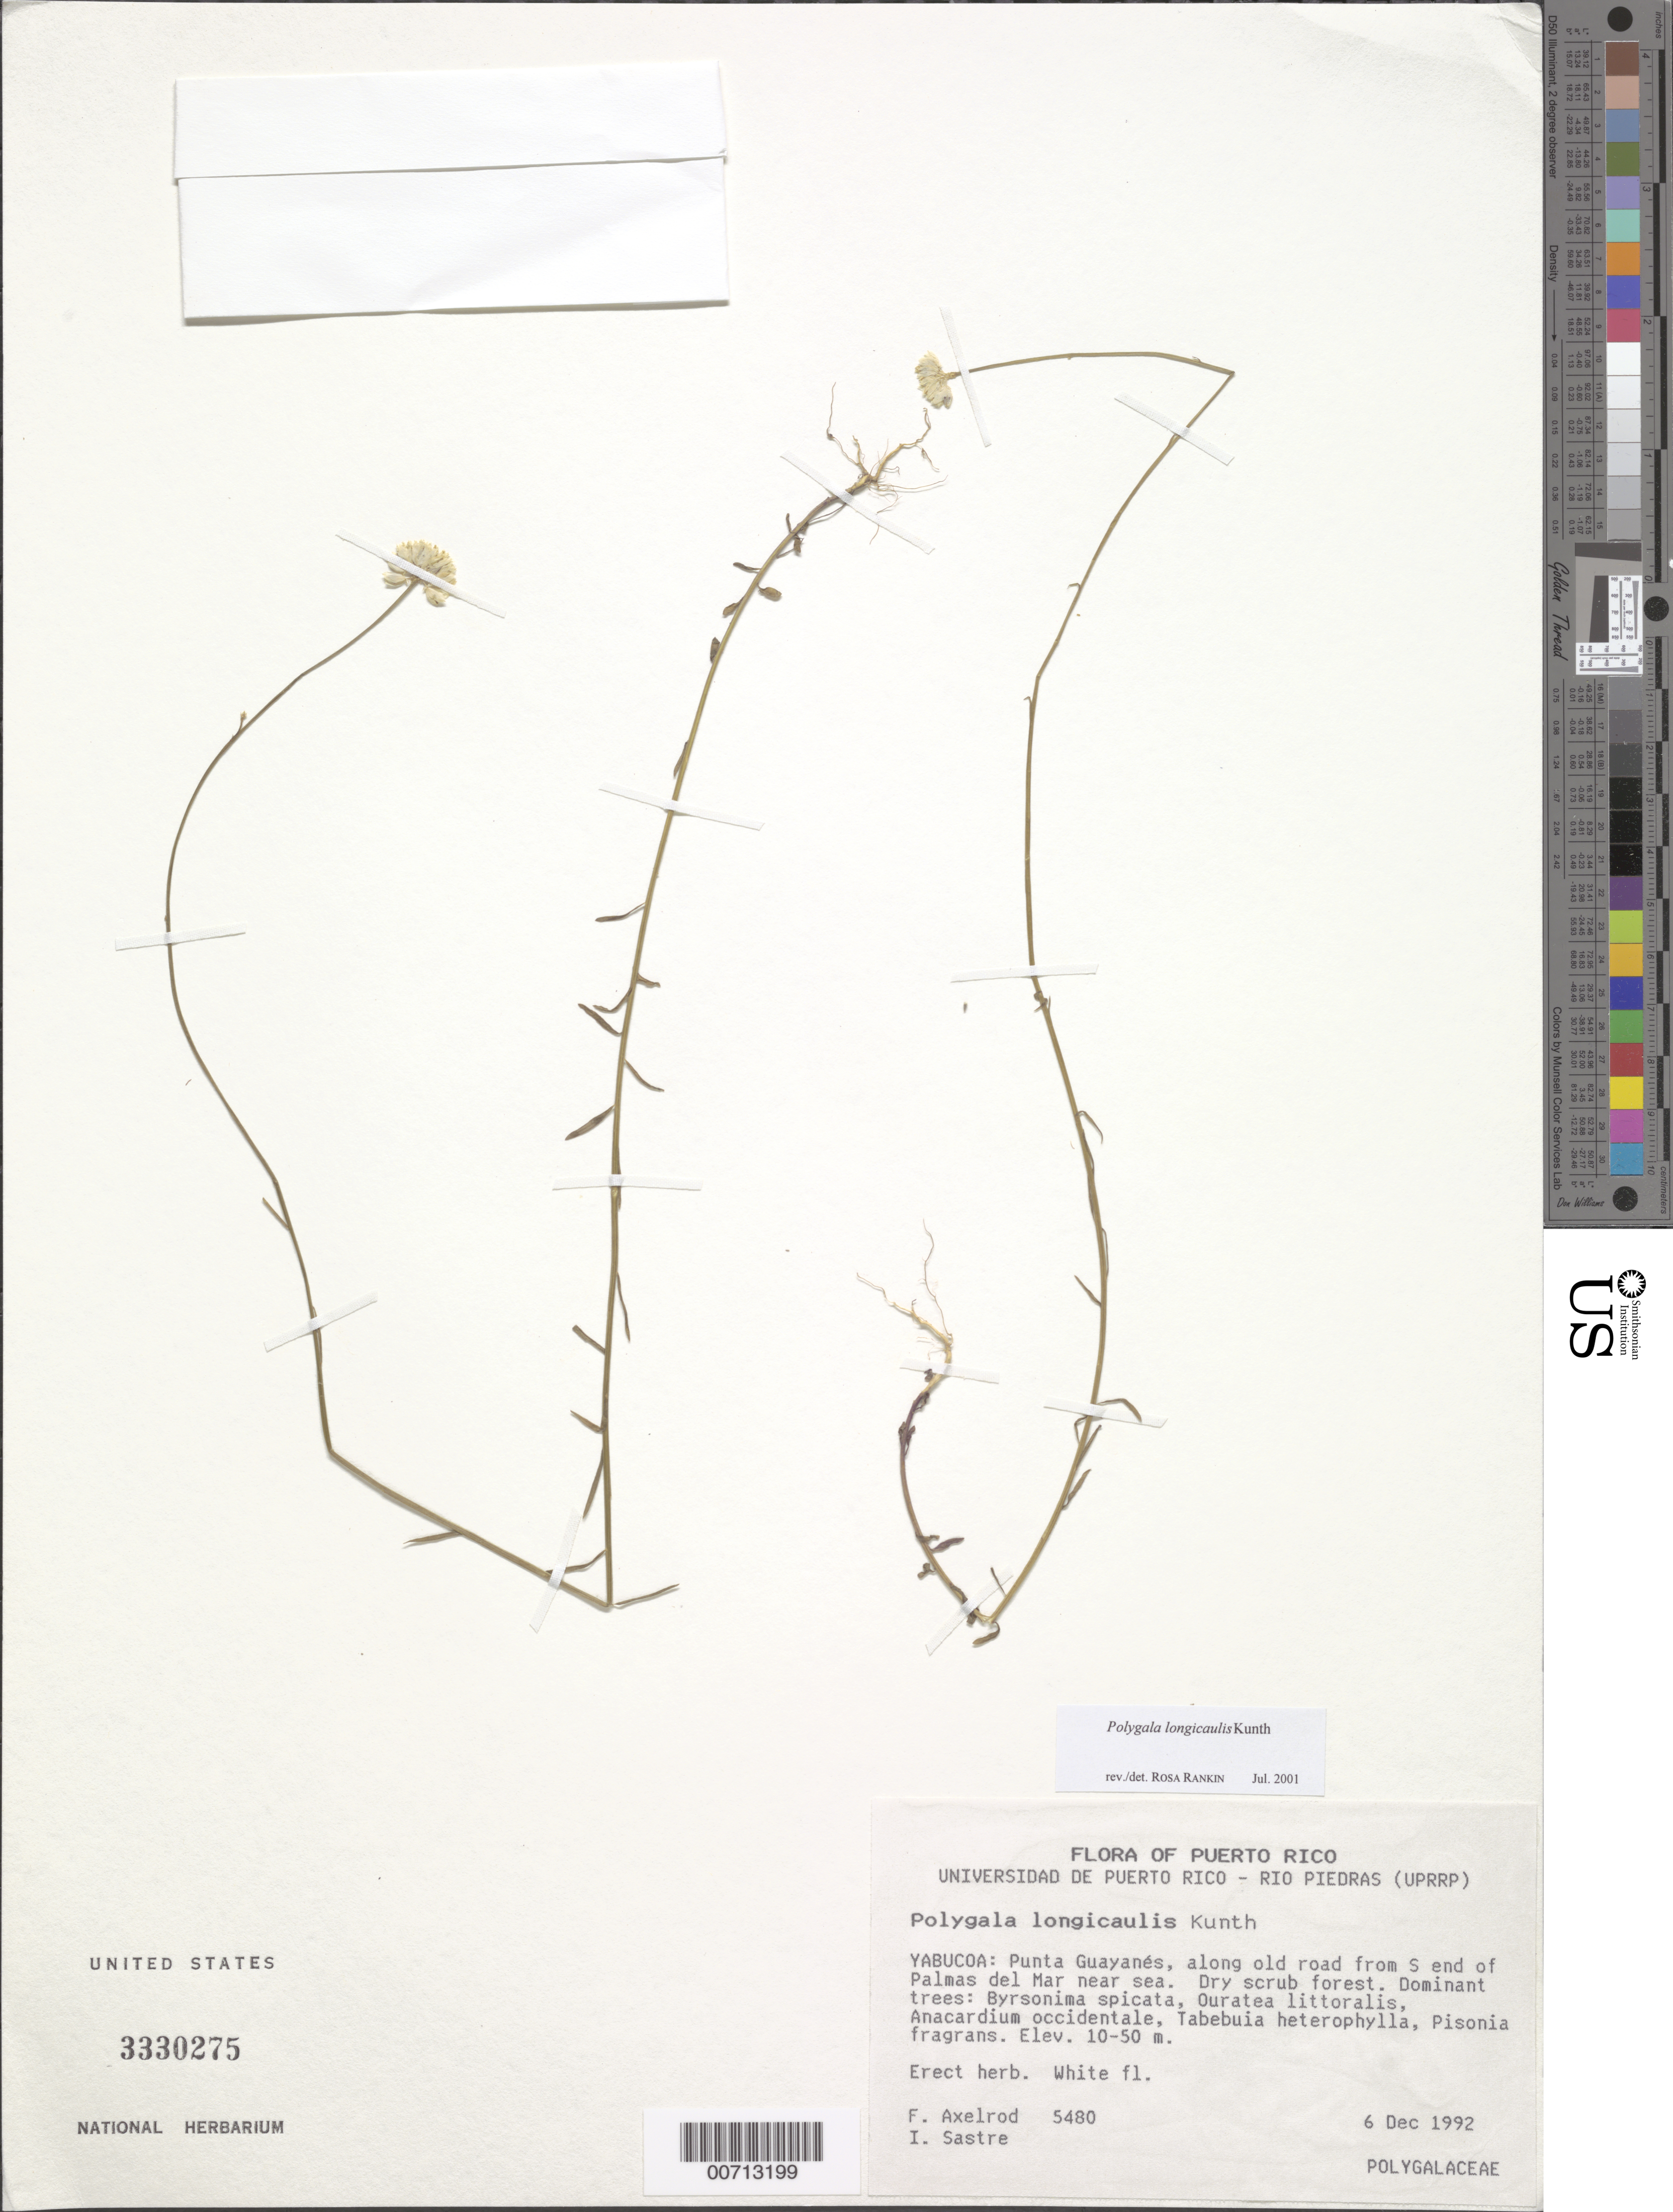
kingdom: Plantae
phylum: Tracheophyta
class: Magnoliopsida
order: Fabales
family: Polygalaceae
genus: Polygala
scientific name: Polygala longicaulis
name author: Kunth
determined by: Rankin Rodriguez, Rosa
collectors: F. S. Axelrod & I. Sastre-de Jesús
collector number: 5480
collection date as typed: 06 Dec 1992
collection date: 1992-12-06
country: Puerto Rico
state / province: Yabucoa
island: Greater Antilles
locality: Punta Guayanes, along old road from S end of Palmas de Mar near sea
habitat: Dry scrub forest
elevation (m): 10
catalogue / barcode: US 3330275